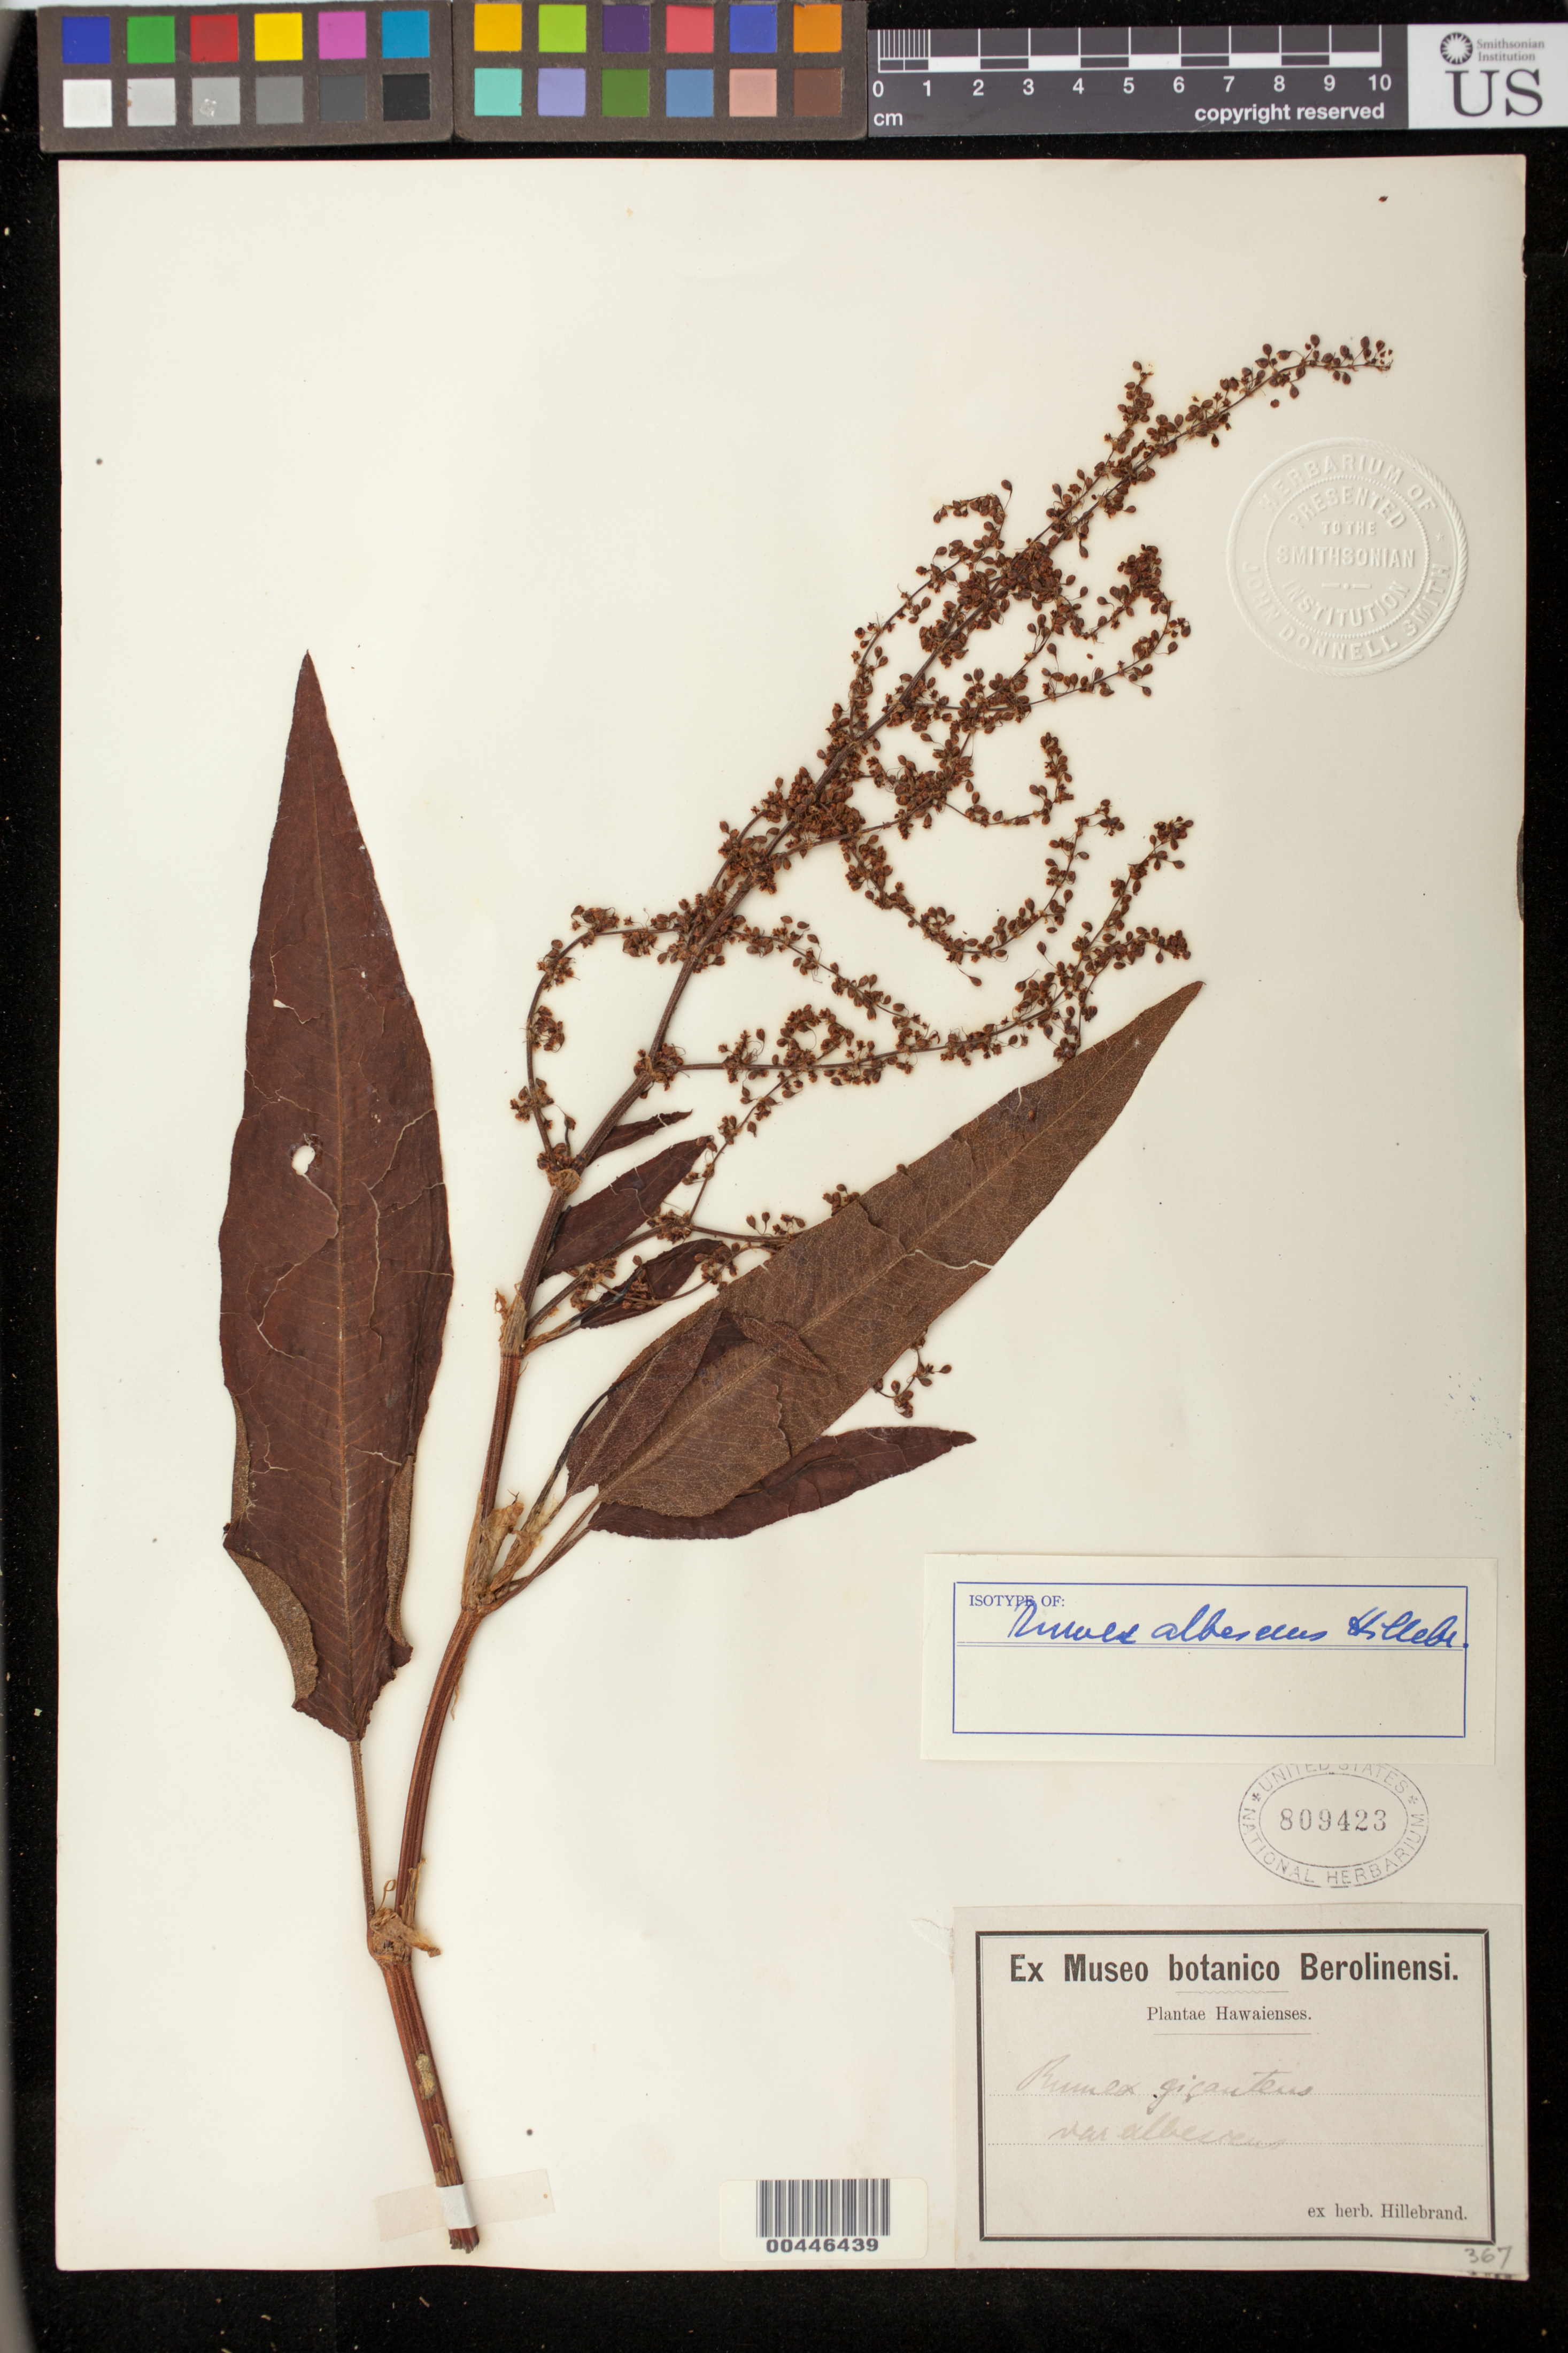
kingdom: Plantae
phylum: Tracheophyta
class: Magnoliopsida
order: Caryophyllales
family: Polygonaceae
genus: Rumex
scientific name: Rumex albescens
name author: Hillebr.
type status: Type Collection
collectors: W. Hillebrand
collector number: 367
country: United States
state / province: Hawaii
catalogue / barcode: US 809423